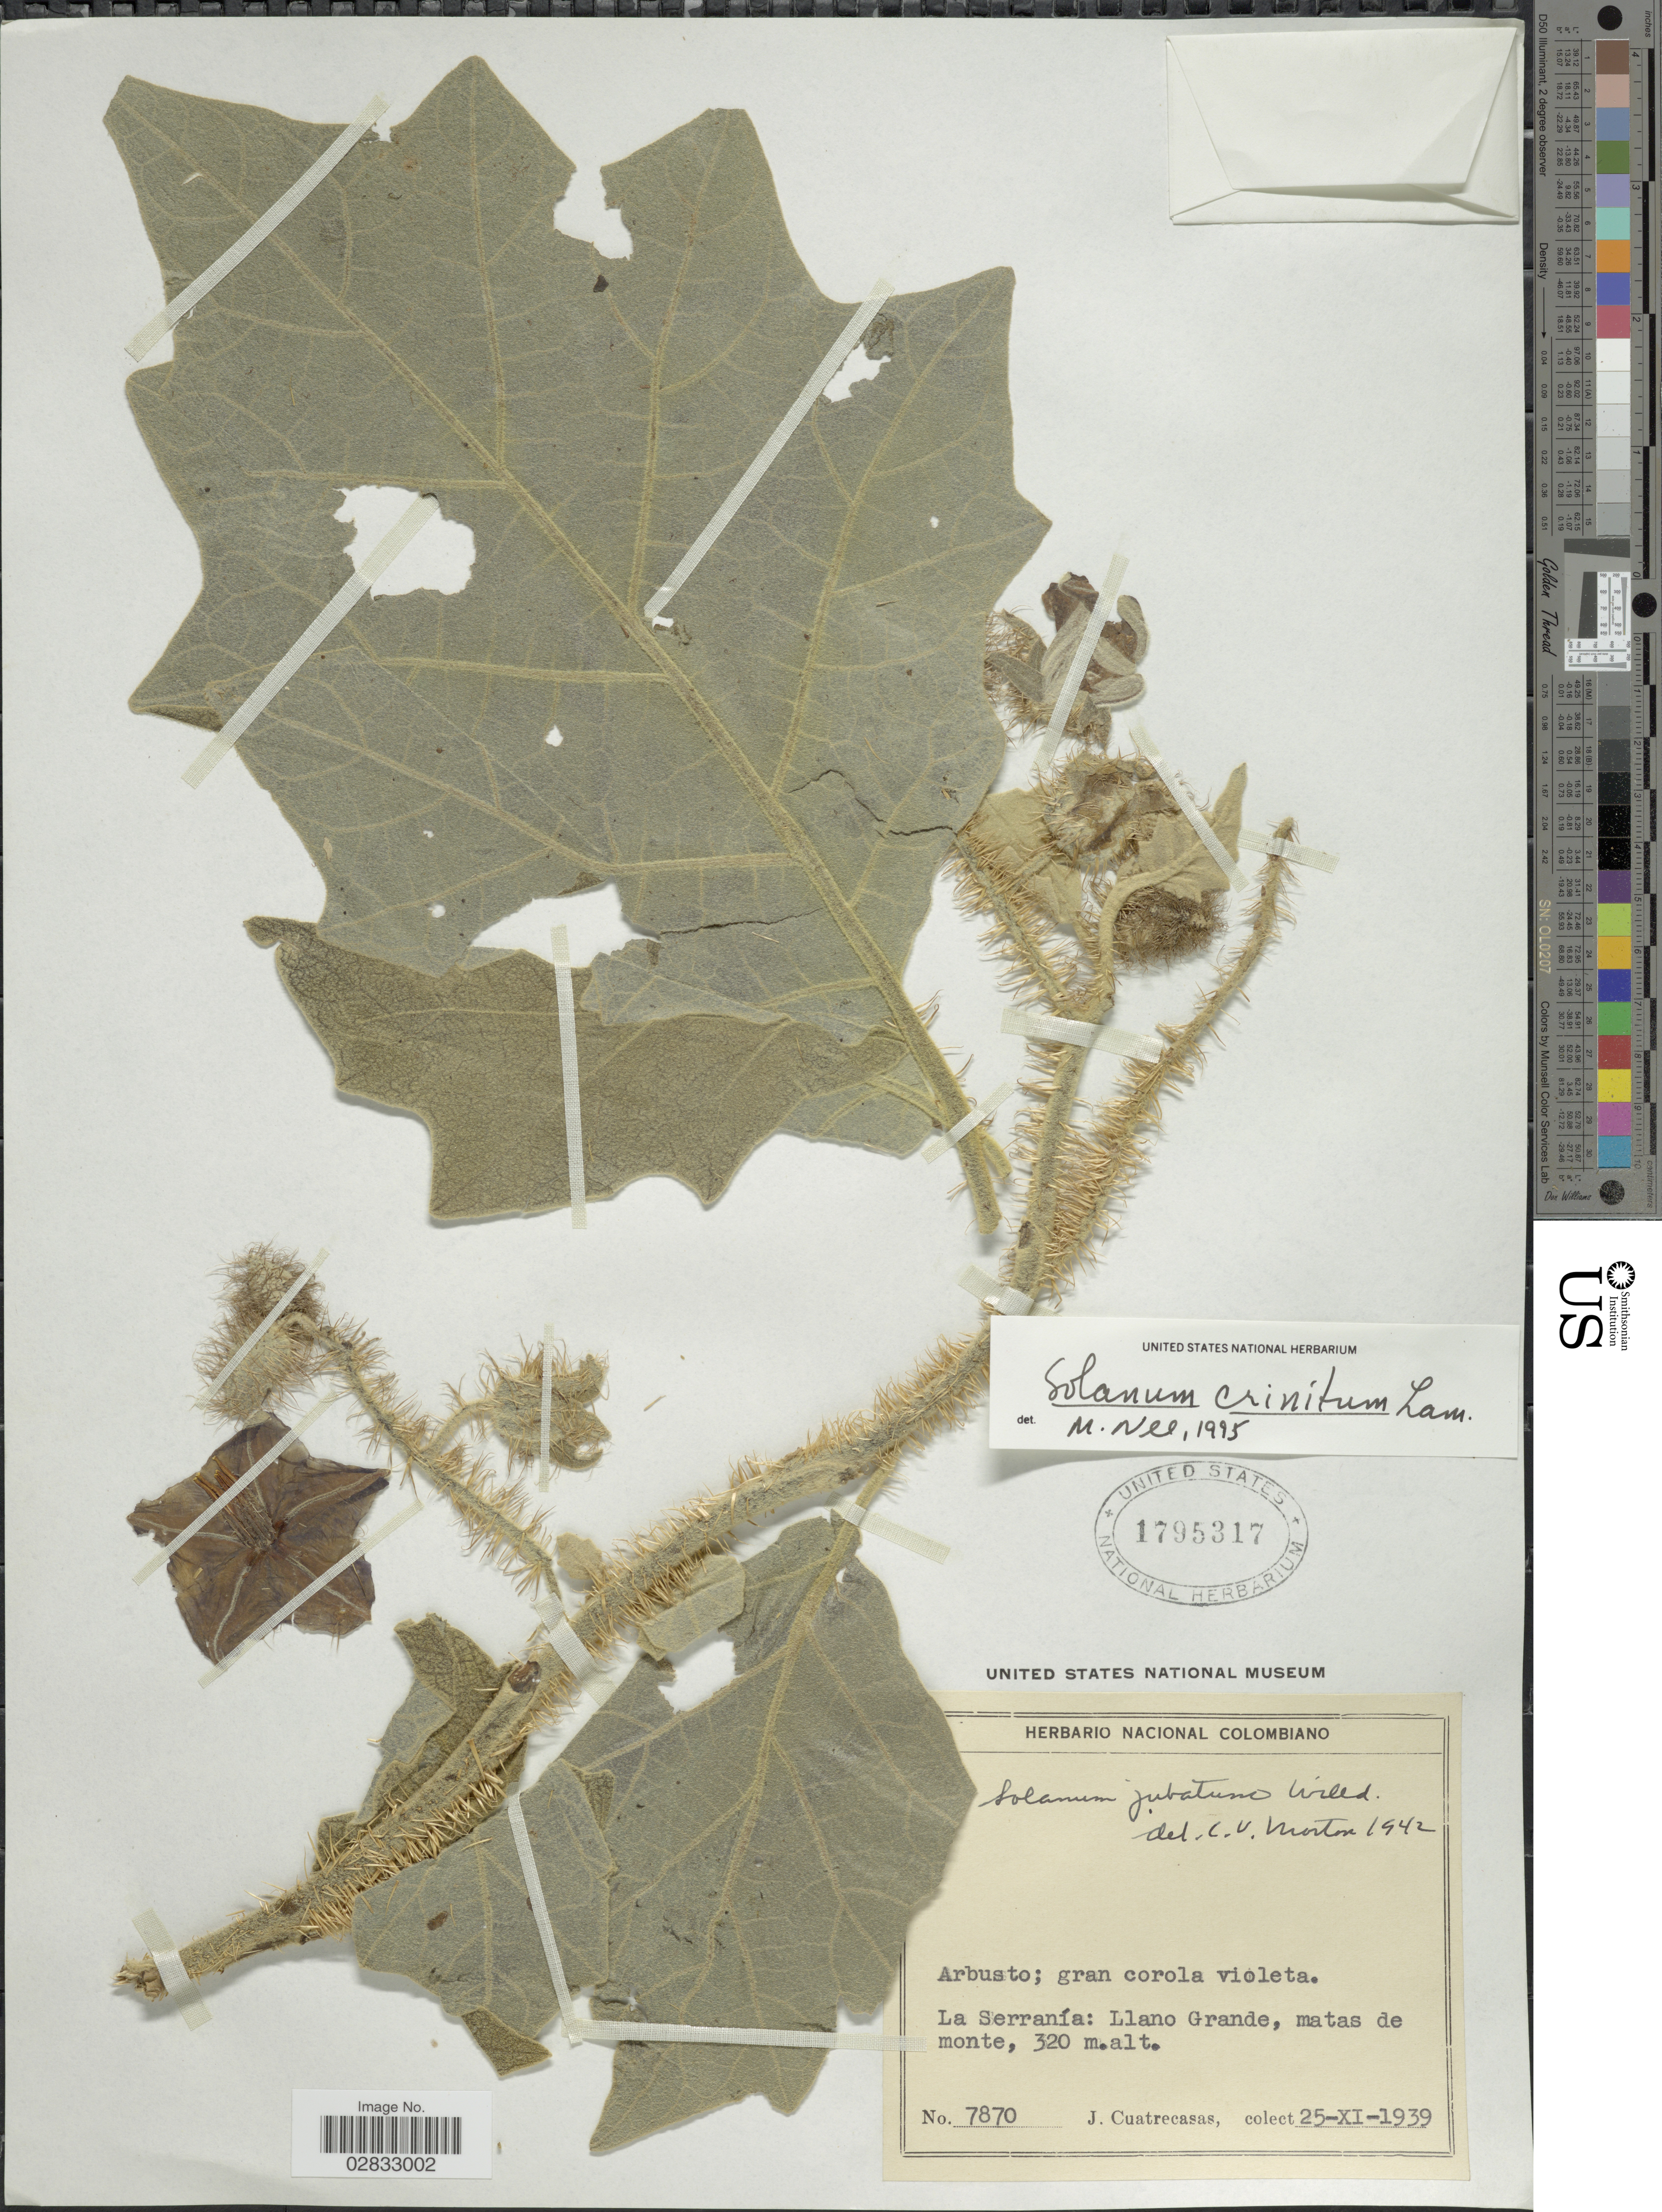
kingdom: Plantae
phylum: Tracheophyta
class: Magnoliopsida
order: Solanales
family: Solanaceae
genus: Solanum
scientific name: Solanum crinitum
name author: Lam.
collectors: J. Cuatrecasas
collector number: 7870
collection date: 1939-11-25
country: Colombia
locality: La Serranía: Llano Grande, matas de monte.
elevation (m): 320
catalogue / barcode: US 1795317